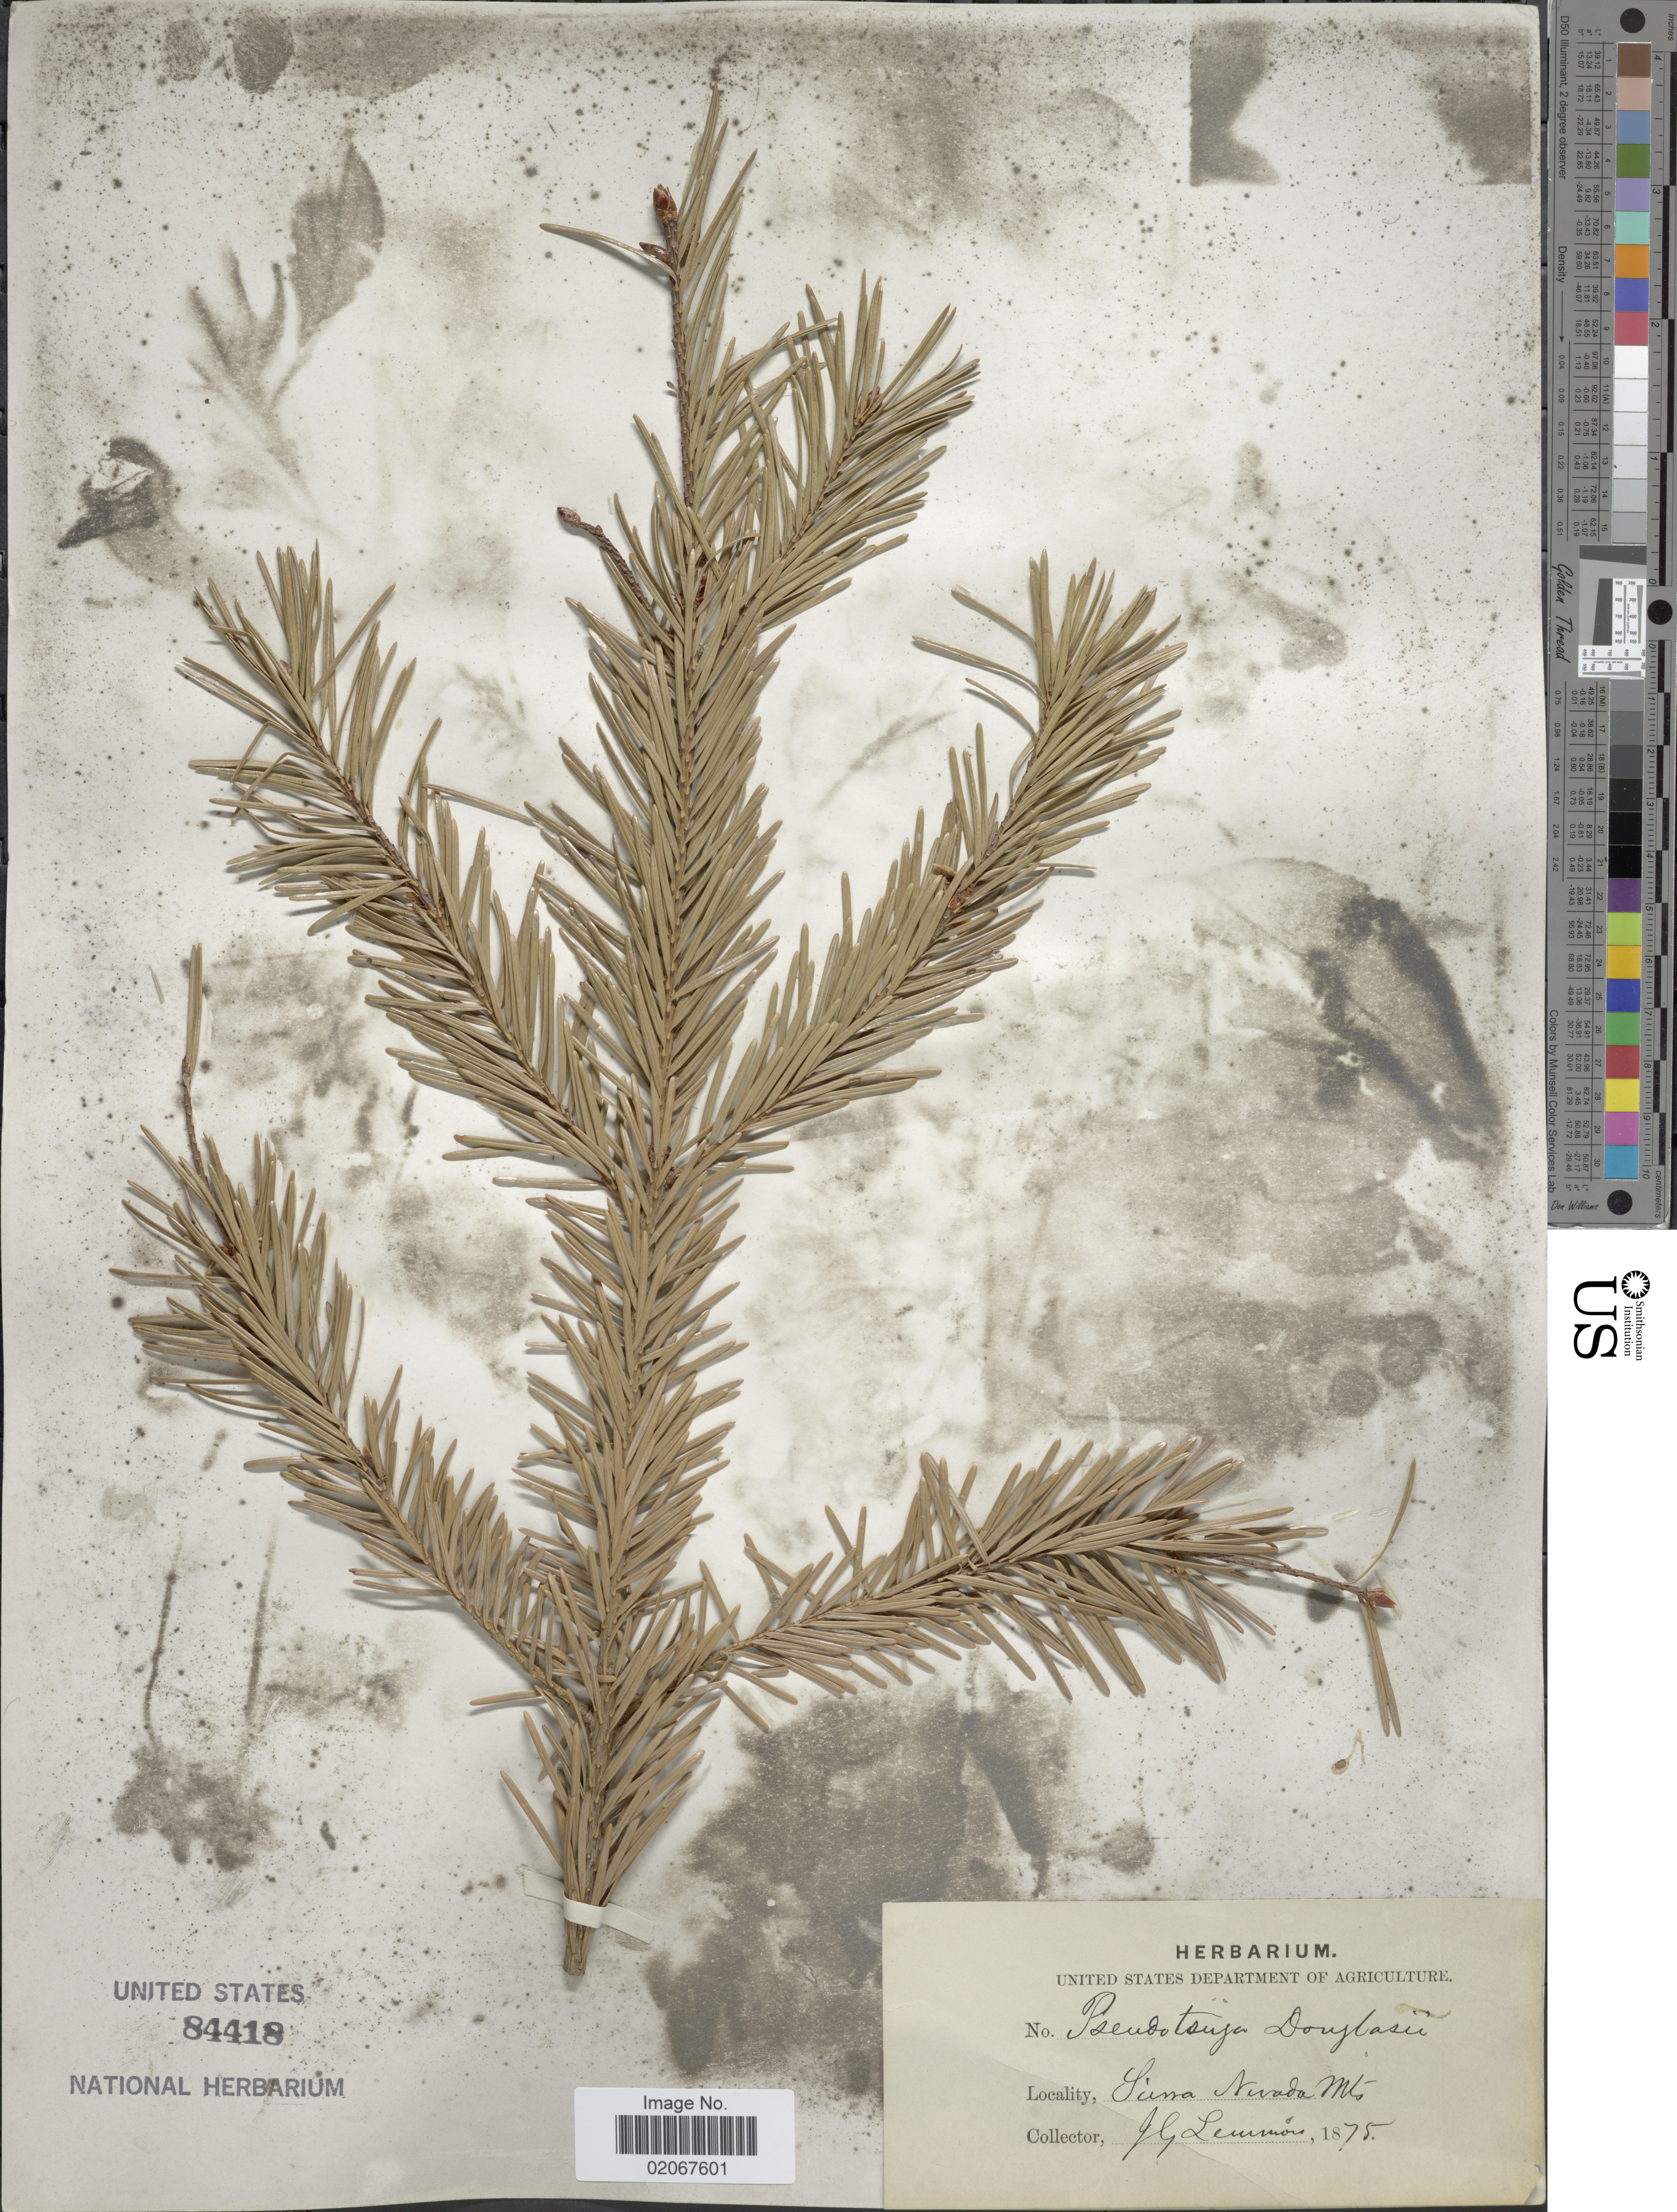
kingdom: Plantae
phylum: Tracheophyta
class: Pinopsida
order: Pinales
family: Pinaceae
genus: Pseudotsuga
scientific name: Pseudotsuga menziesii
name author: (Mirb.) Franco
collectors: J. Lemmon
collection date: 1875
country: United States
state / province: California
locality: Sierra Nevada Mts.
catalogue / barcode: US 84418